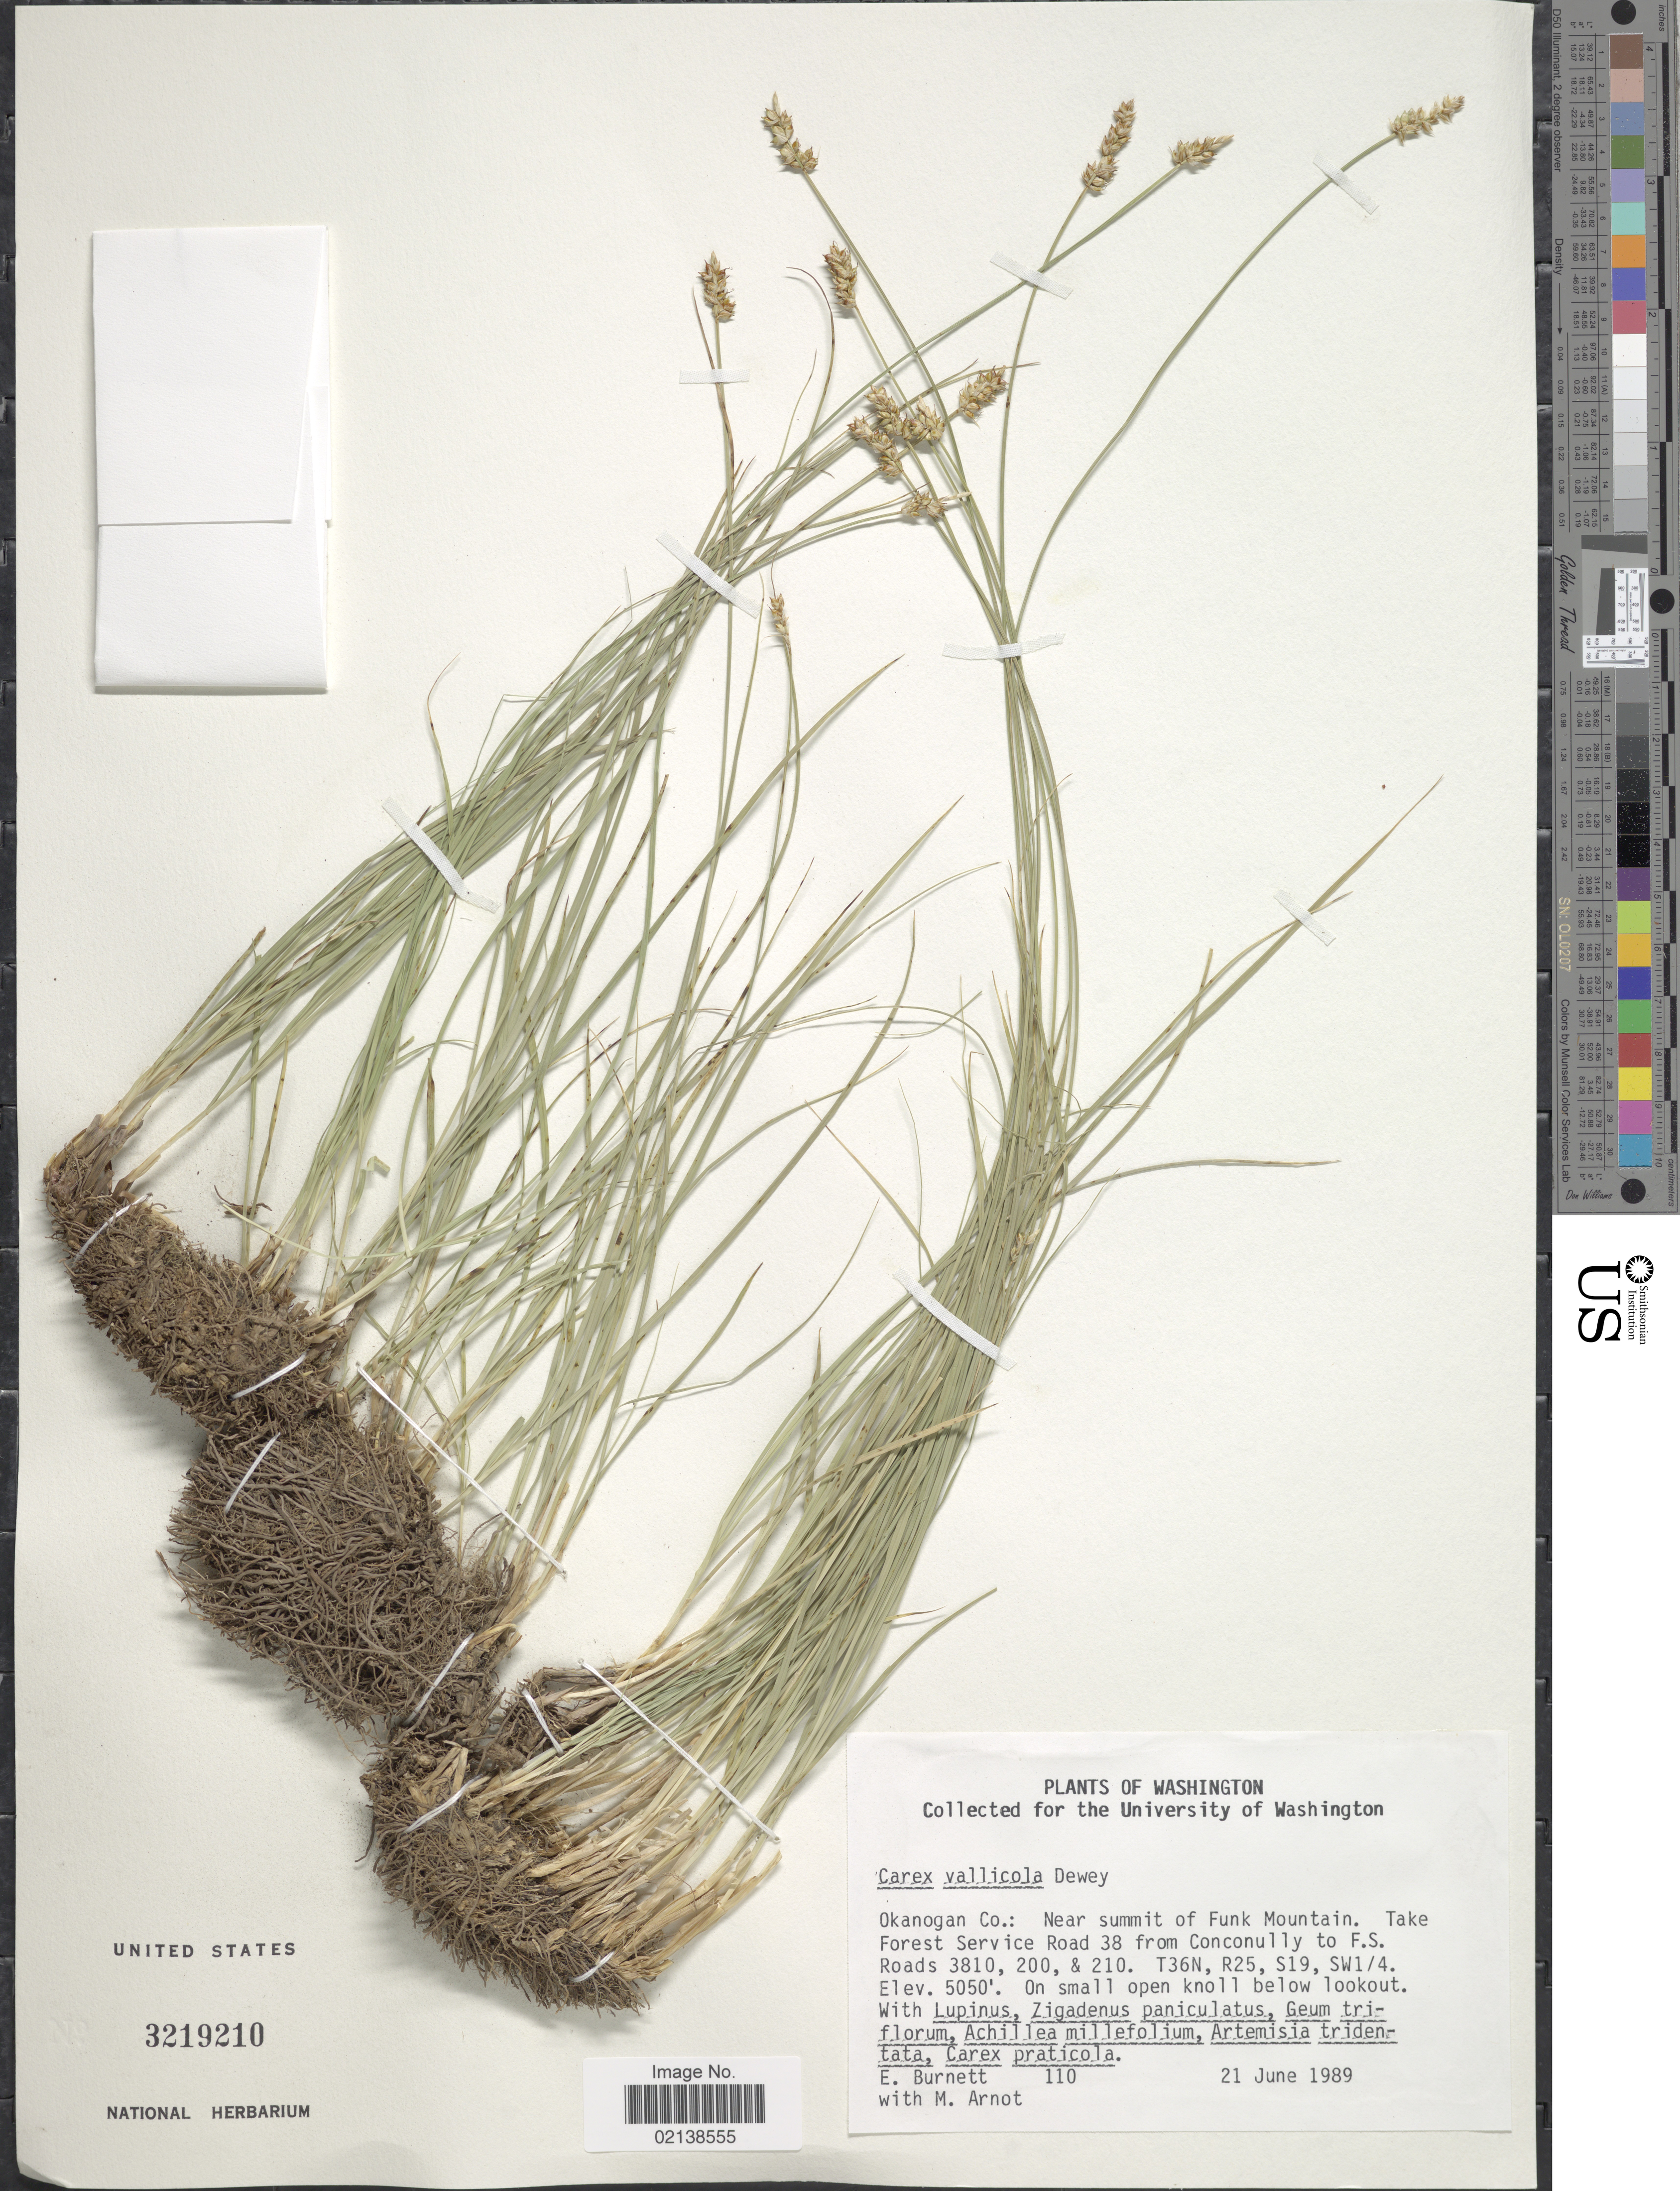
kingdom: Plantae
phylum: Tracheophyta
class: Liliopsida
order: Poales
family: Cyperaceae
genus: Carex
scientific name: Carex vallicola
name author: Dewey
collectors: E. Burnett & M. Arnot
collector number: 110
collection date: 1989-06-21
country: United States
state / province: Washington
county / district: Okanogan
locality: Okanogan Co.: Near summit of funk Mountain, Take Forest Service Road 38 from Conconully to F.S. Roads 3810, 200, & 210, T36N, R25, S19, SE¼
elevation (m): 1539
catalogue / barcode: US 3219210